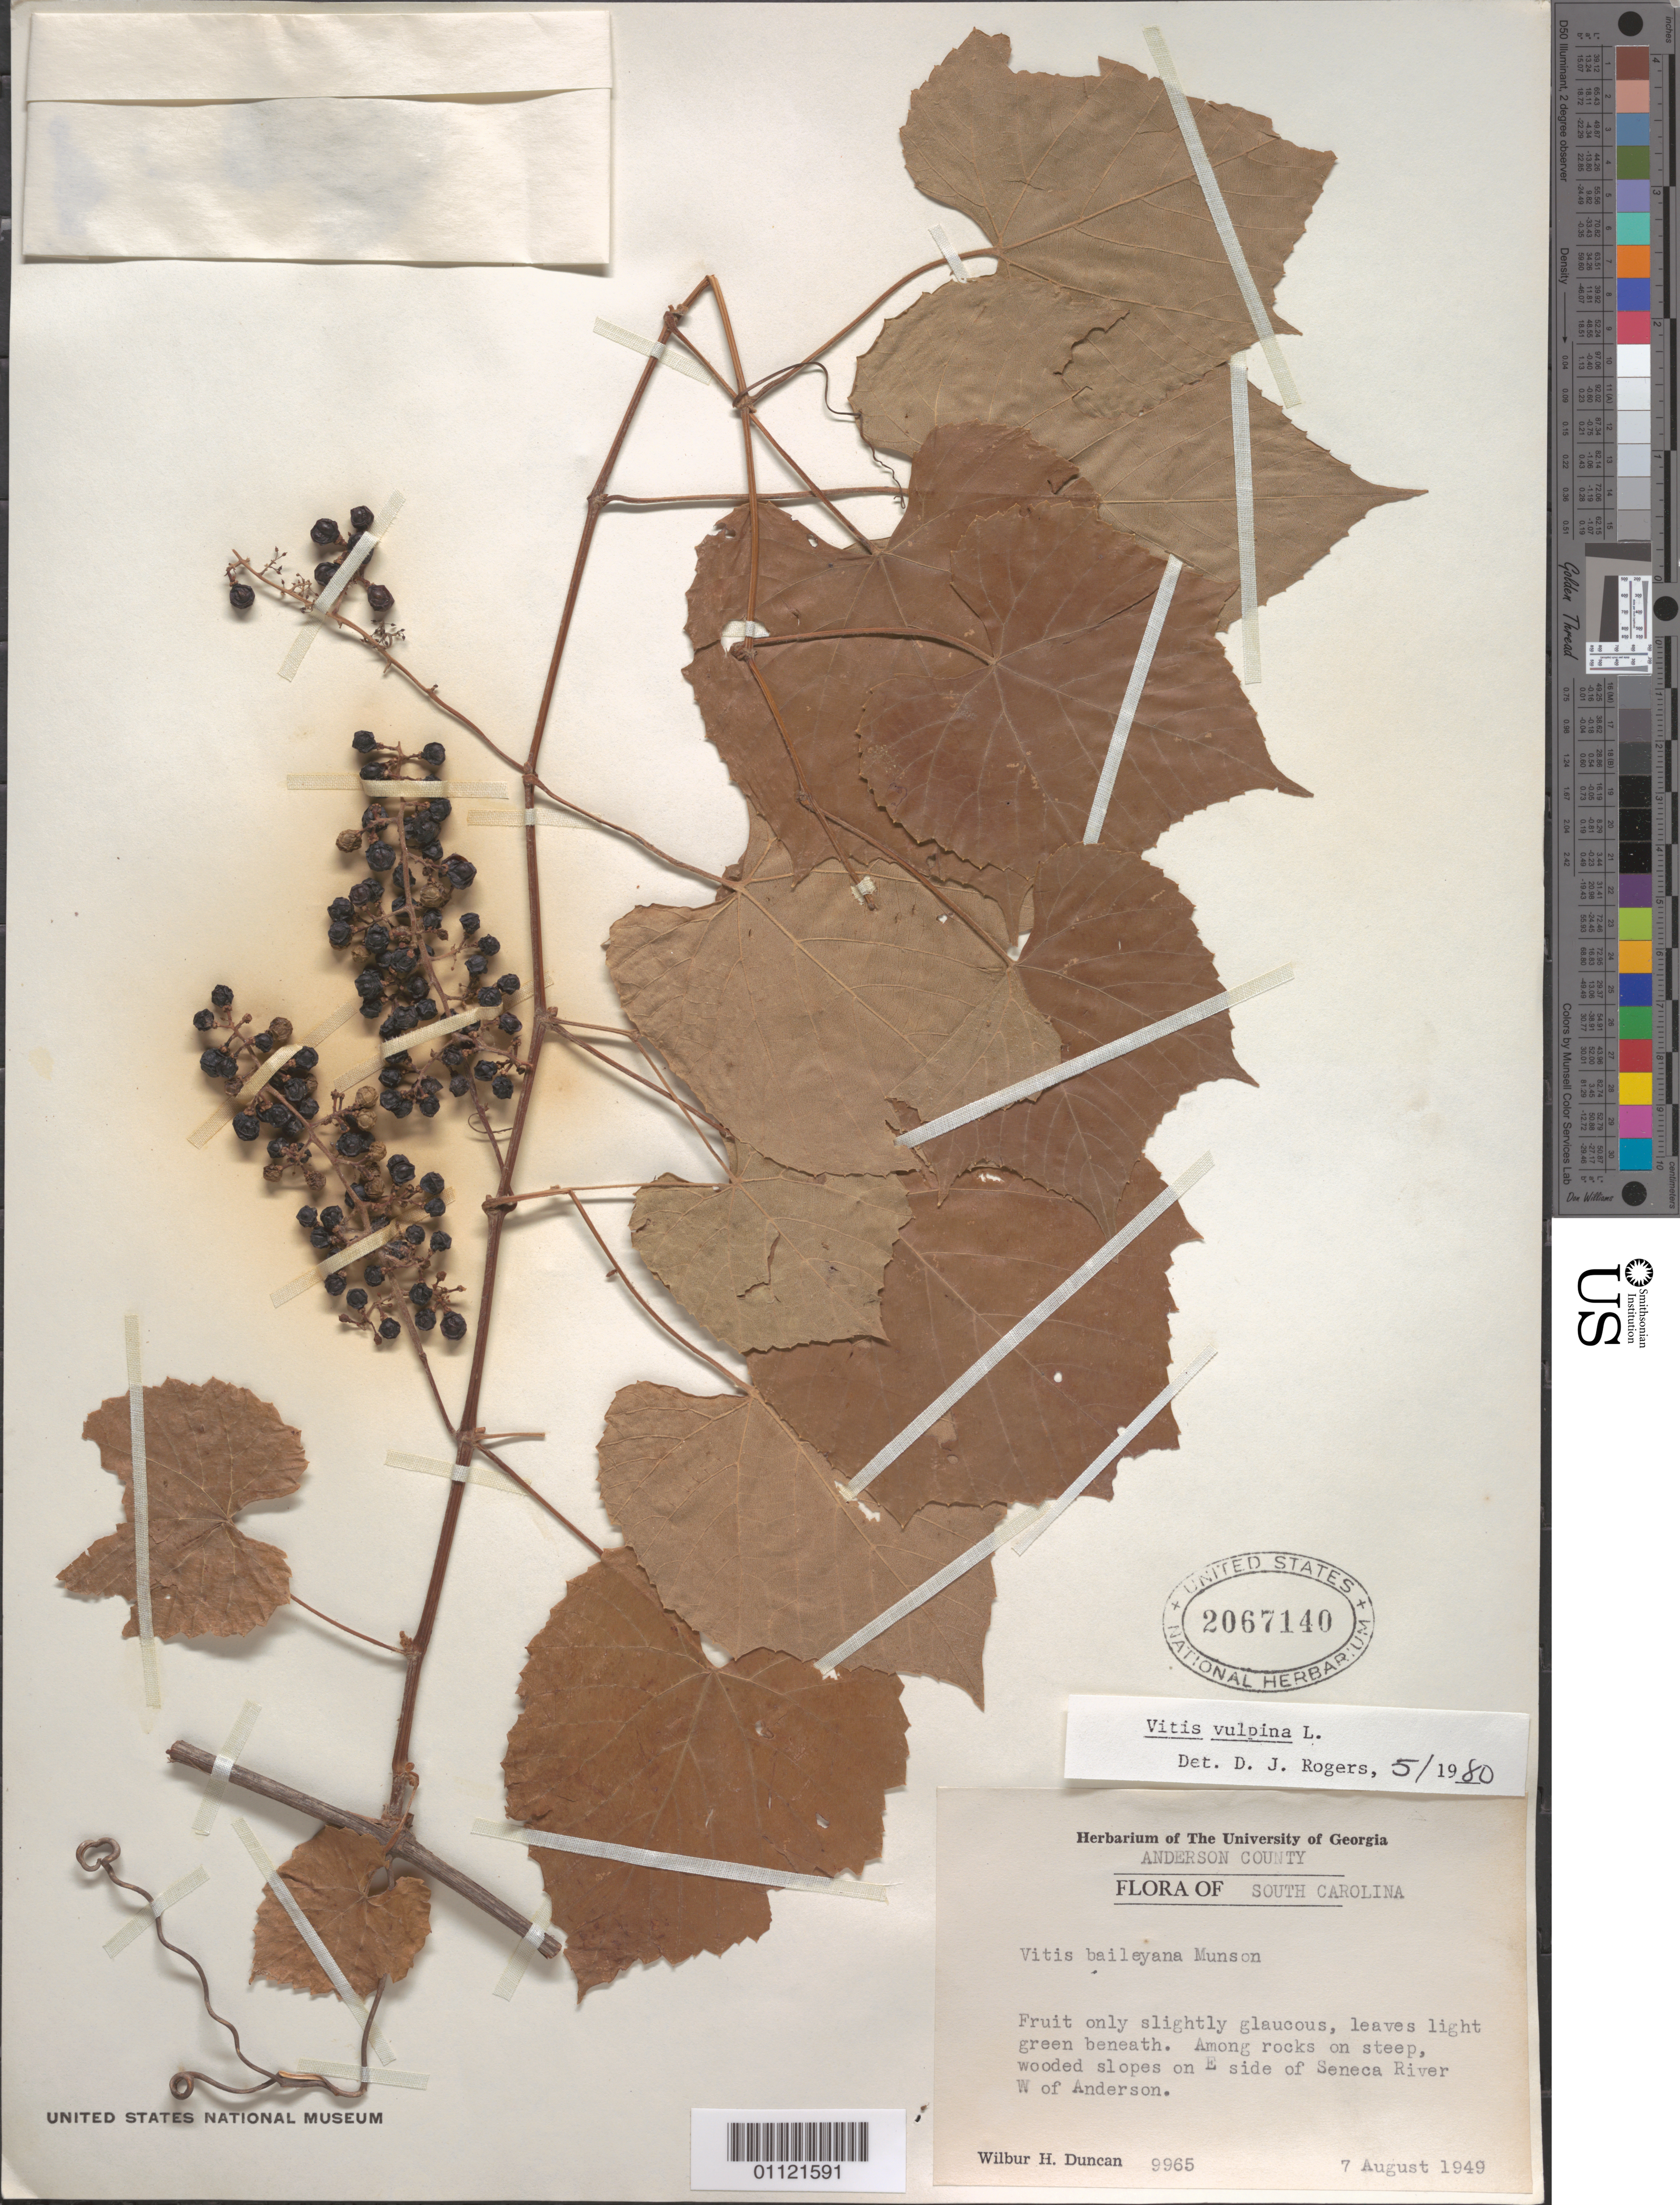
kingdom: Plantae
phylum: Tracheophyta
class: Magnoliopsida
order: Vitales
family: Vitaceae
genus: Vitis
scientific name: Vitis vulpina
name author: L.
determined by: Rogers, D. J.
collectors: W. H. Duncan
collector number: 9965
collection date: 1949-08-07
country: United States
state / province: South Carolina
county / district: Anderson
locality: E side of Seneca River W of Anderson.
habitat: among rocks on steep, wooded slopes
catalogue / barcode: US 2067140